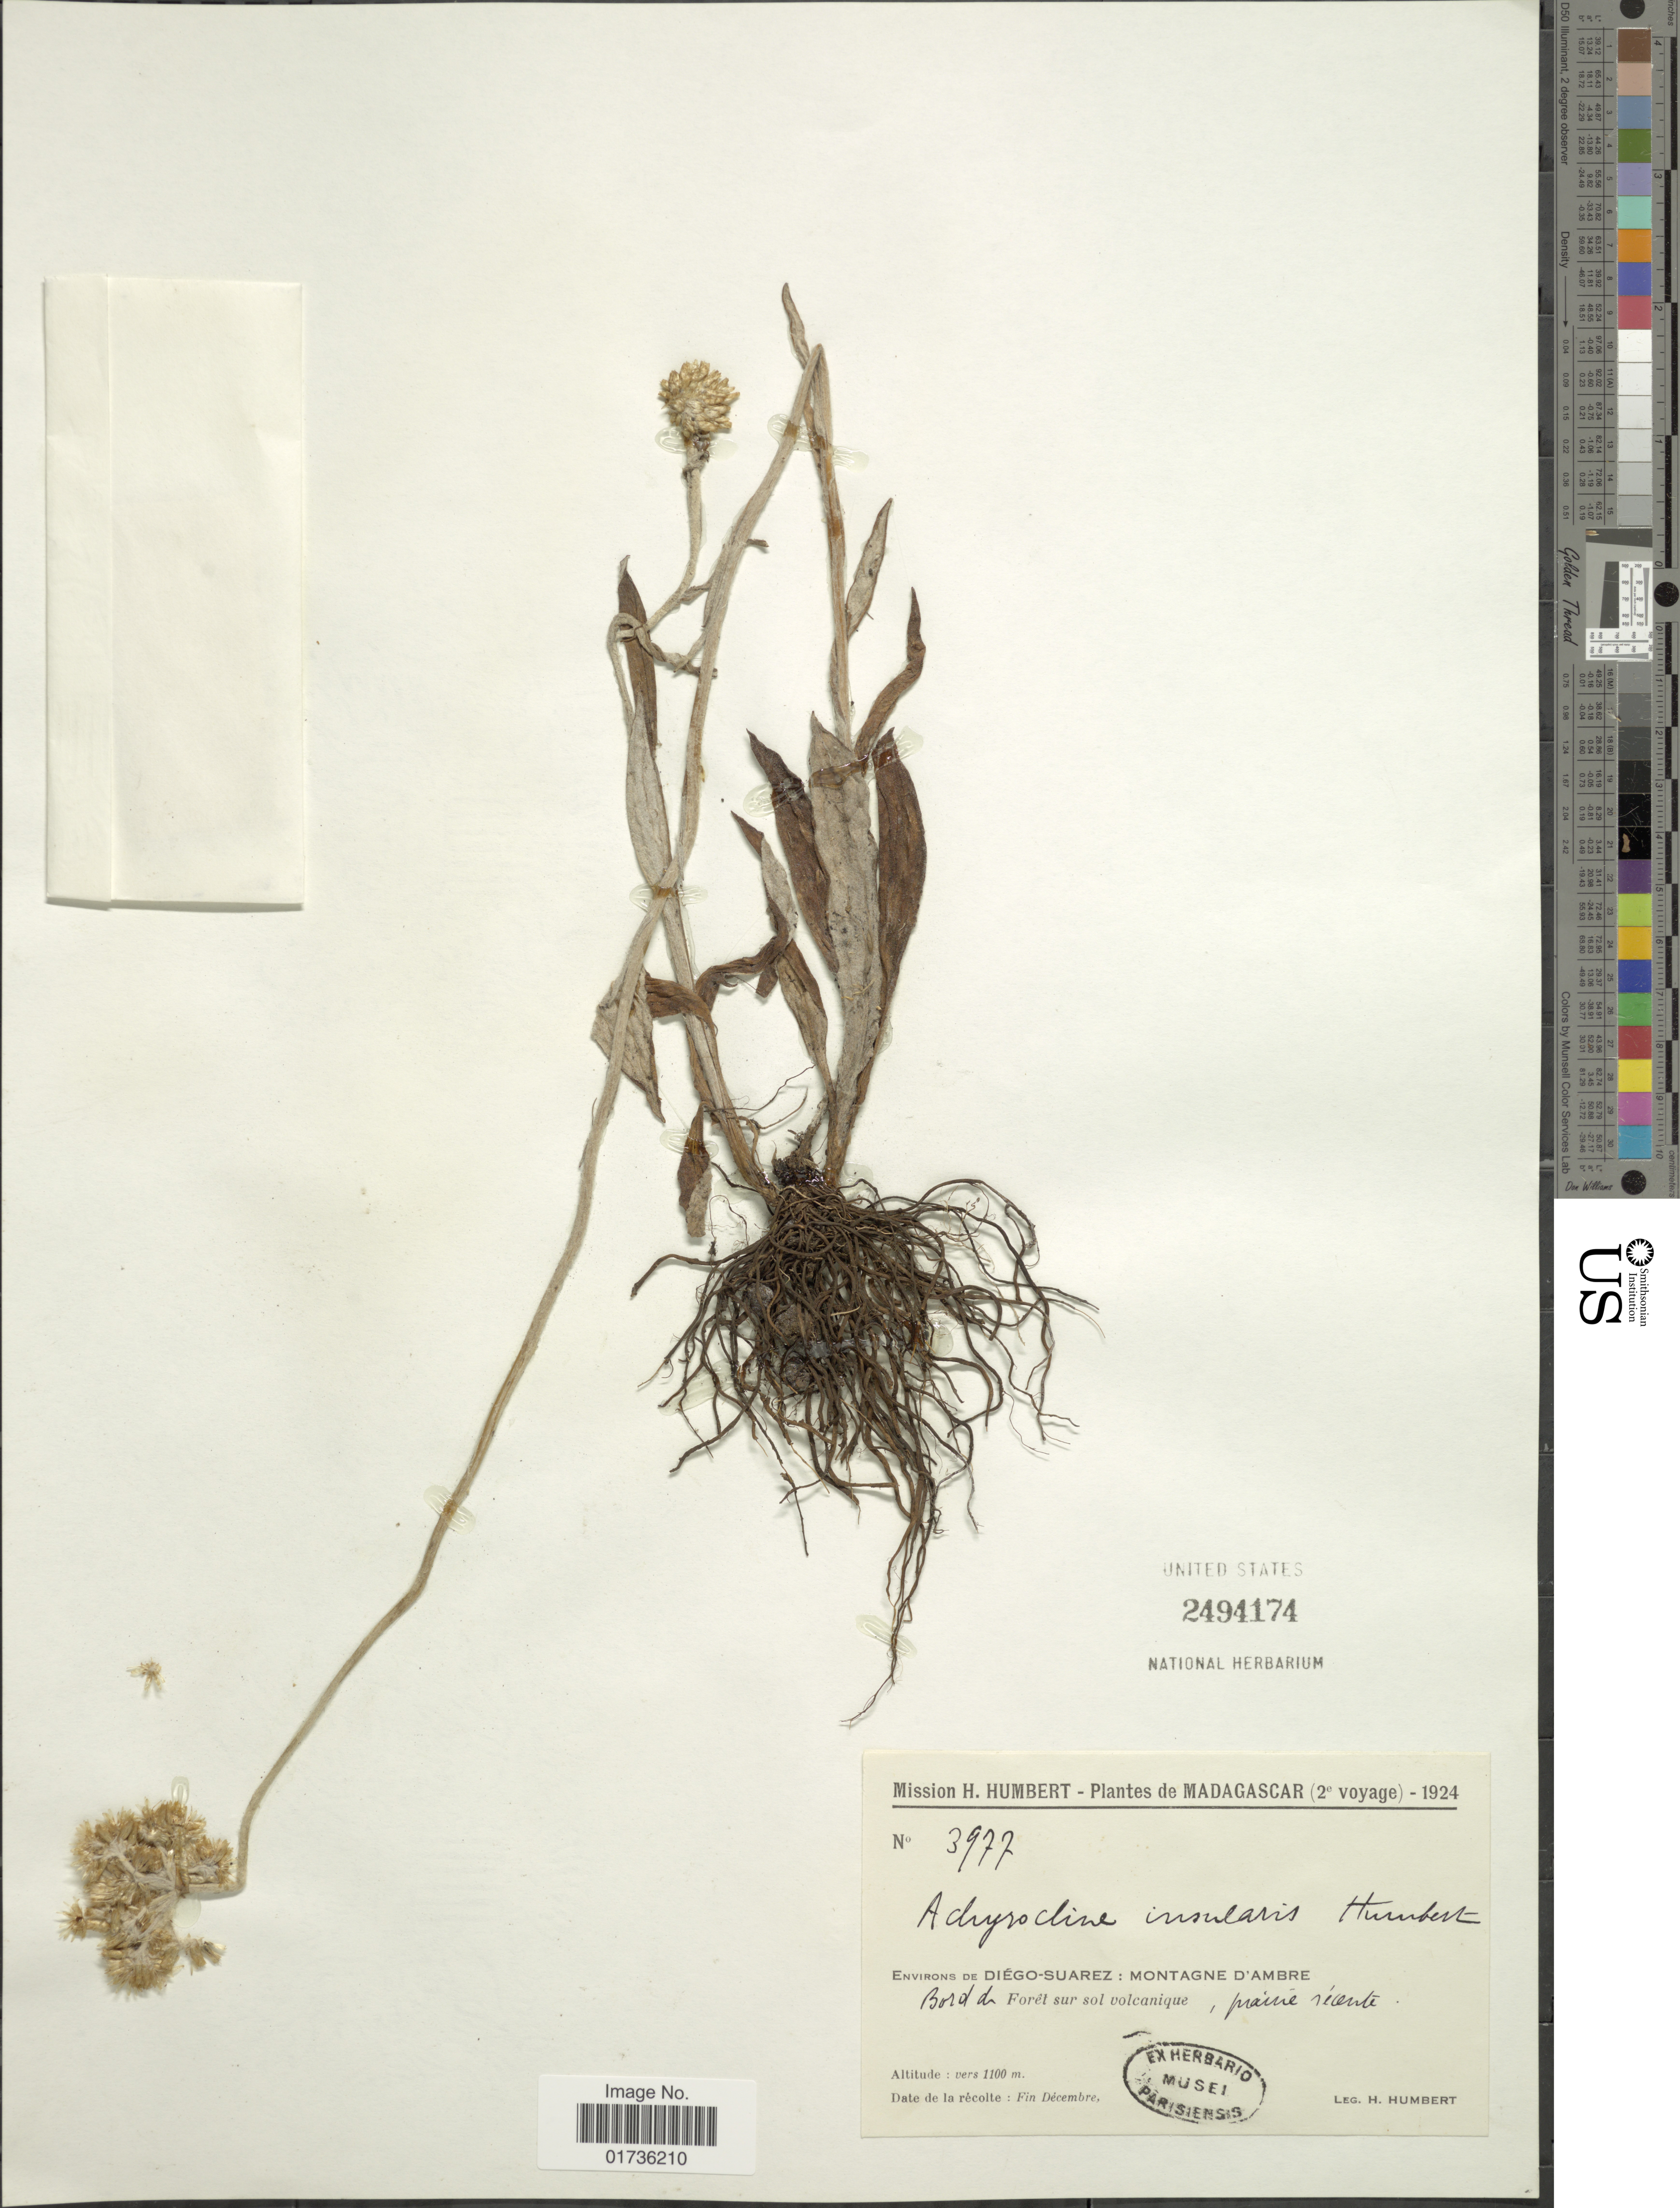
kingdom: Plantae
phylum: Tracheophyta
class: Magnoliopsida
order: Asterales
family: Asteraceae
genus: Achyrocline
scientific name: Achyrocline insularis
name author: Humbert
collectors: H. Humbert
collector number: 3977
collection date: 1924-12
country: Madagascar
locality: Environs de Diego-Suarez: Montagne D'Ambre, Bord du Forêt sur sol volcanique, prairie recente.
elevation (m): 1100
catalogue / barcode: US 2494174